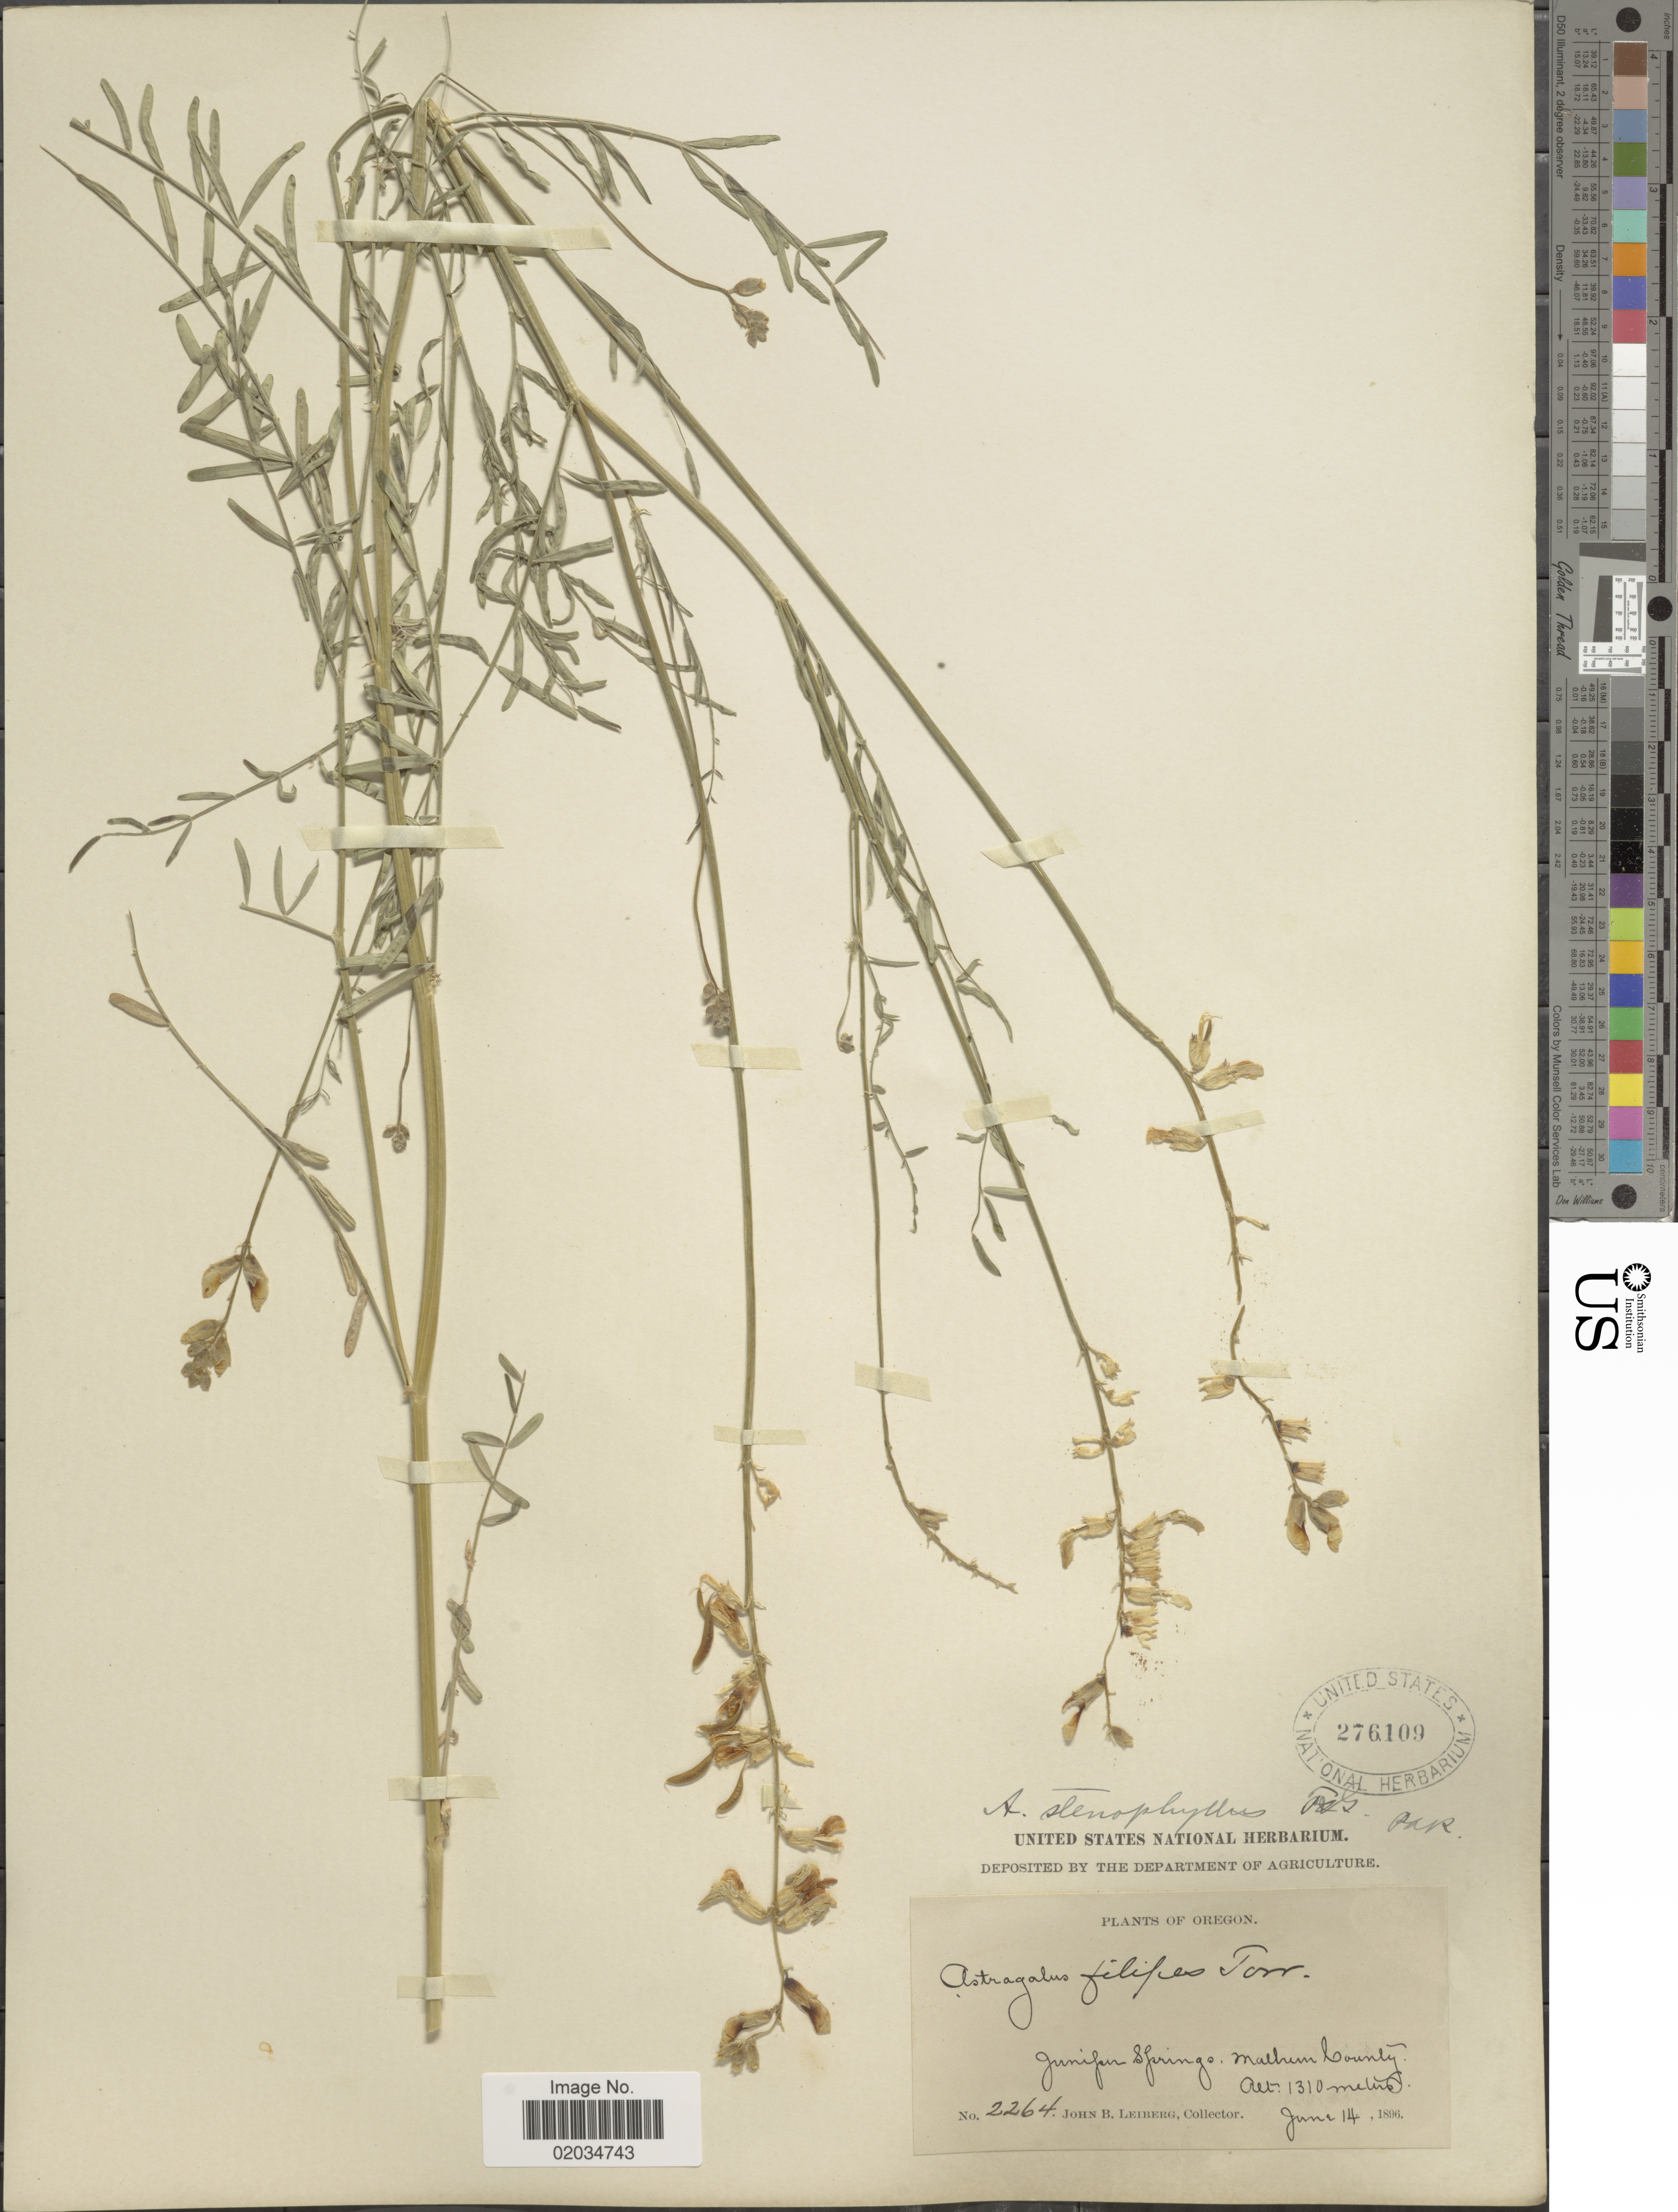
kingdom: Plantae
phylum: Tracheophyta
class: Magnoliopsida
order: Fabales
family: Fabaceae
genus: Astragalus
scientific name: Astragalus stenophyllus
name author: Torr. & A. Gray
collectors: J. Leiberg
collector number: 2264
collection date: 1896-06-14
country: United States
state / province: Oregon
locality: Juniper Springs, Malheur County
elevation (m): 1310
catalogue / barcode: US 276109